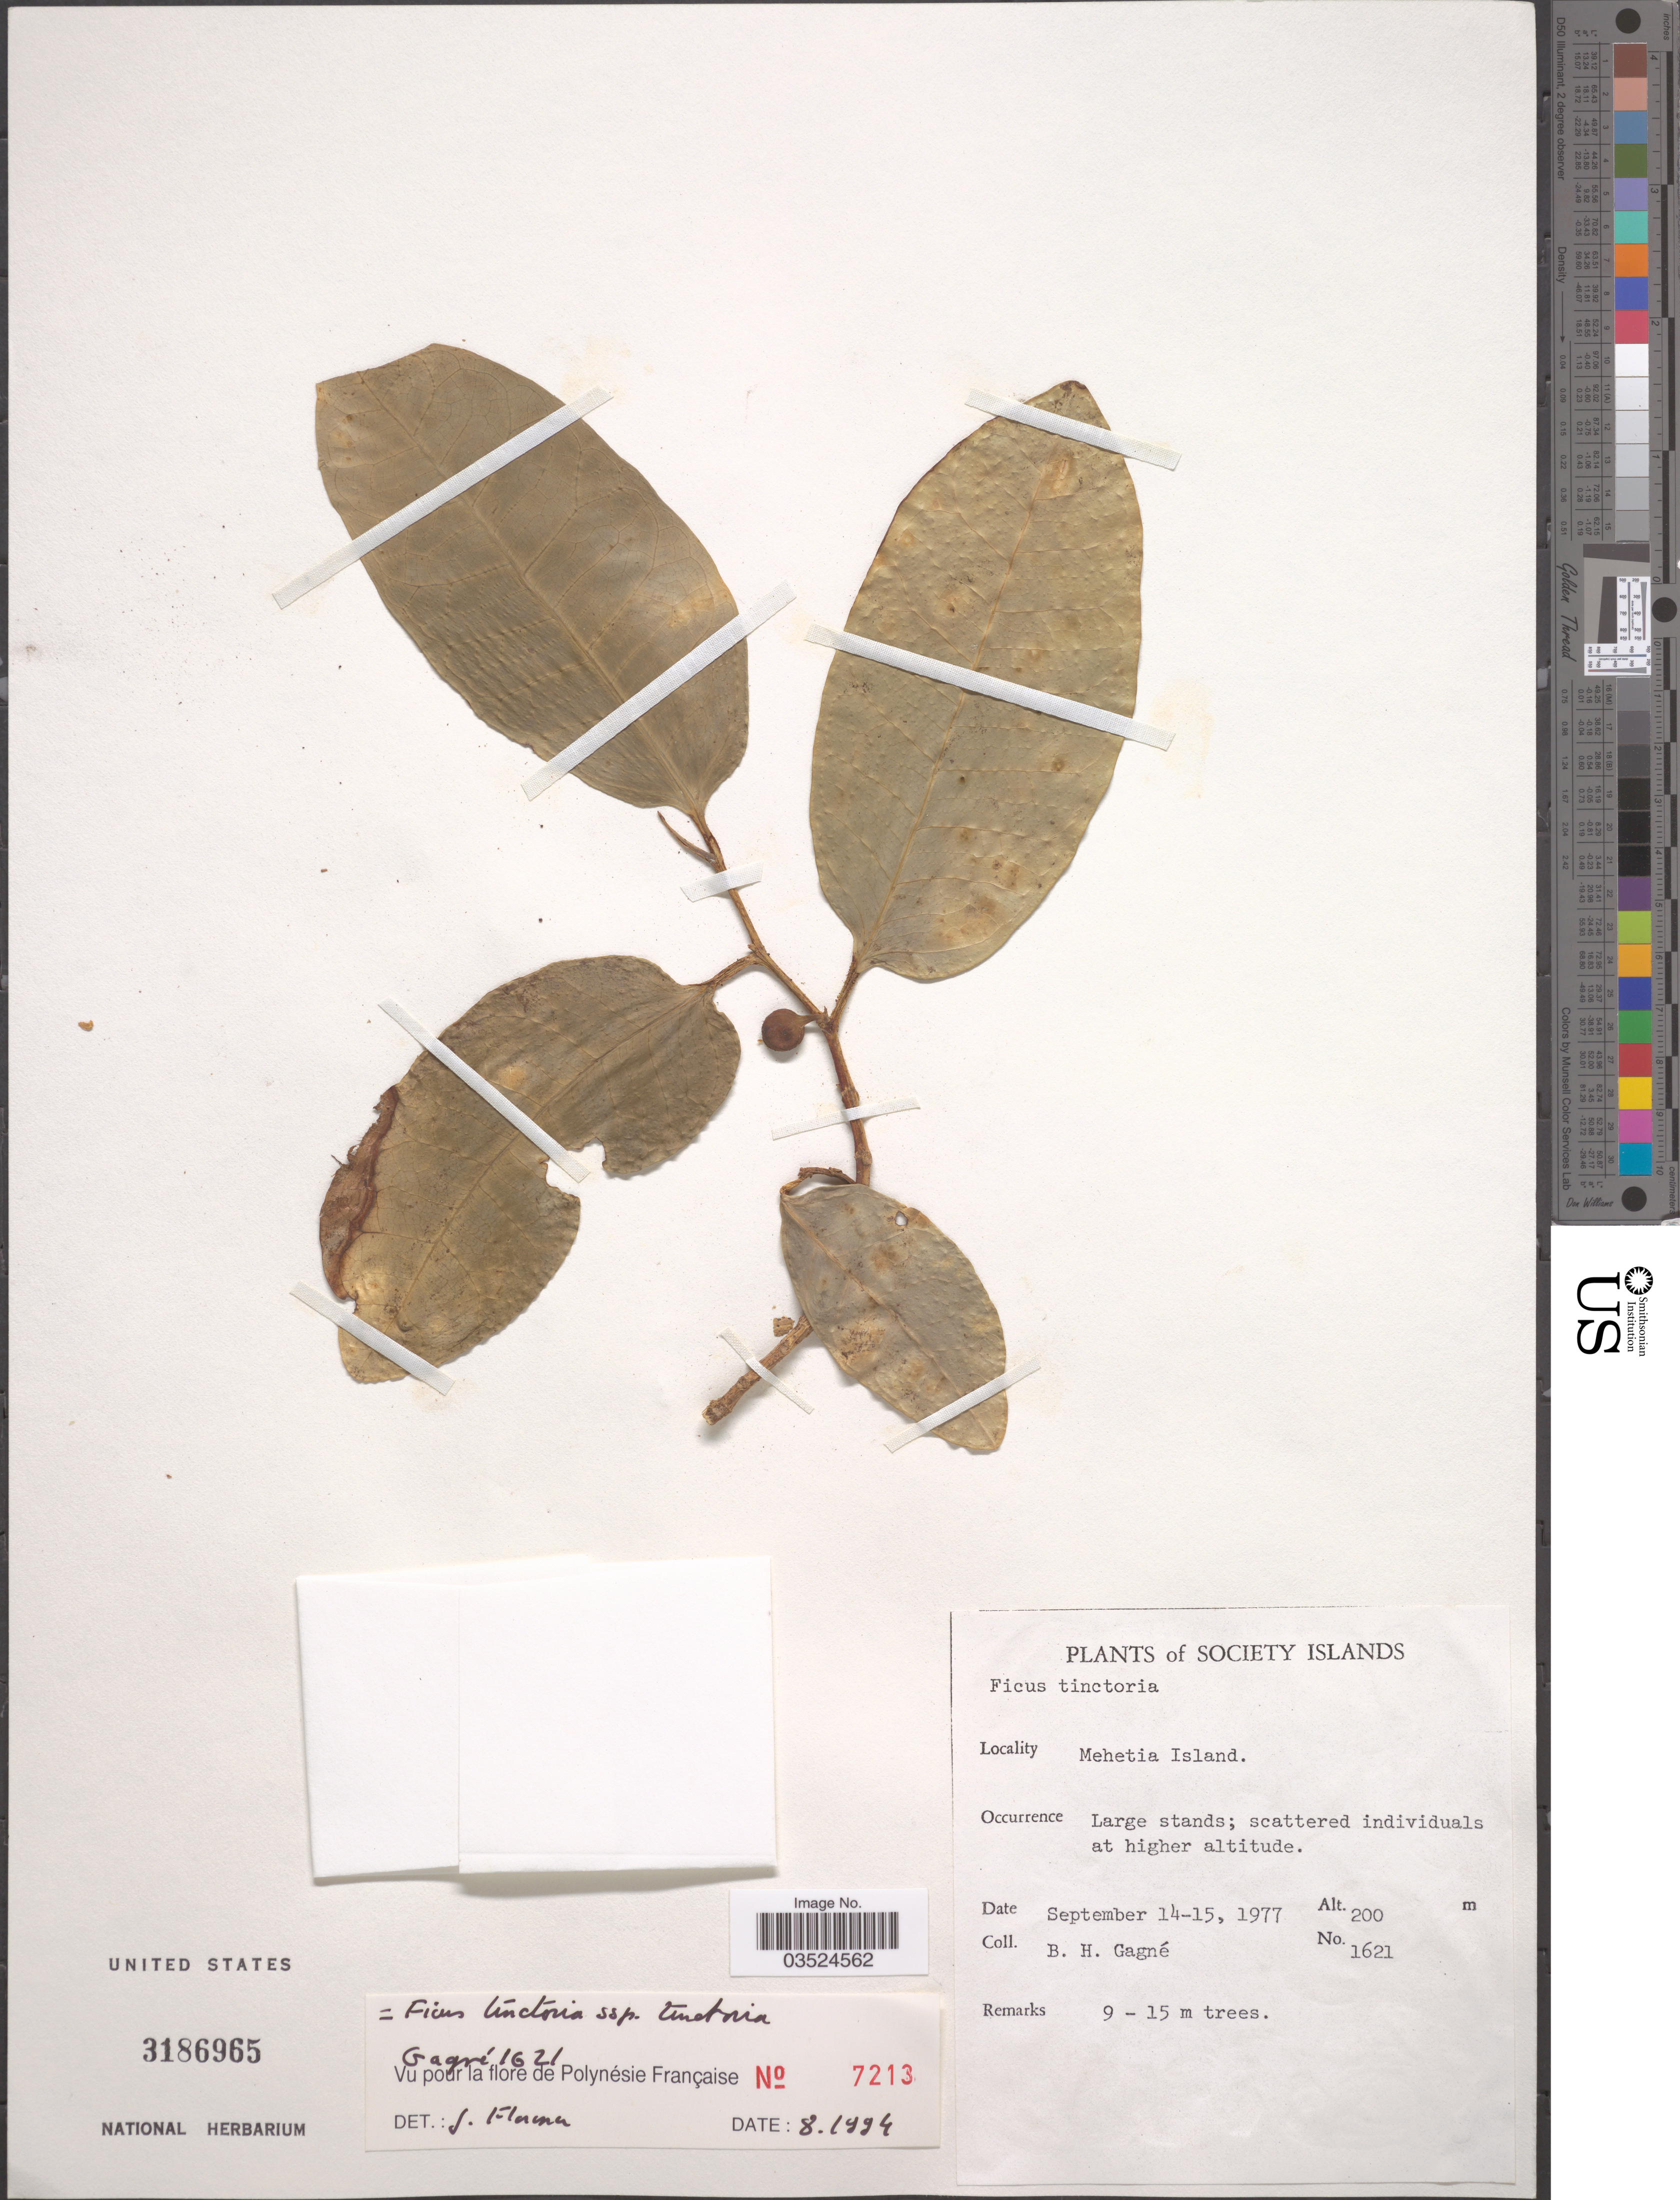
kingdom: Plantae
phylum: Tracheophyta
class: Magnoliopsida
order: Rosales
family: Moraceae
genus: Ficus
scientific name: Ficus tinctoria subsp. tinctoria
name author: G. Forst.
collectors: B. H. Gagné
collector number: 1621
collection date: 1977-09-14/1977-09-15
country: French Polynesia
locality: Society Islands. Mehetia Island.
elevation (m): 200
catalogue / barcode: US 3186965